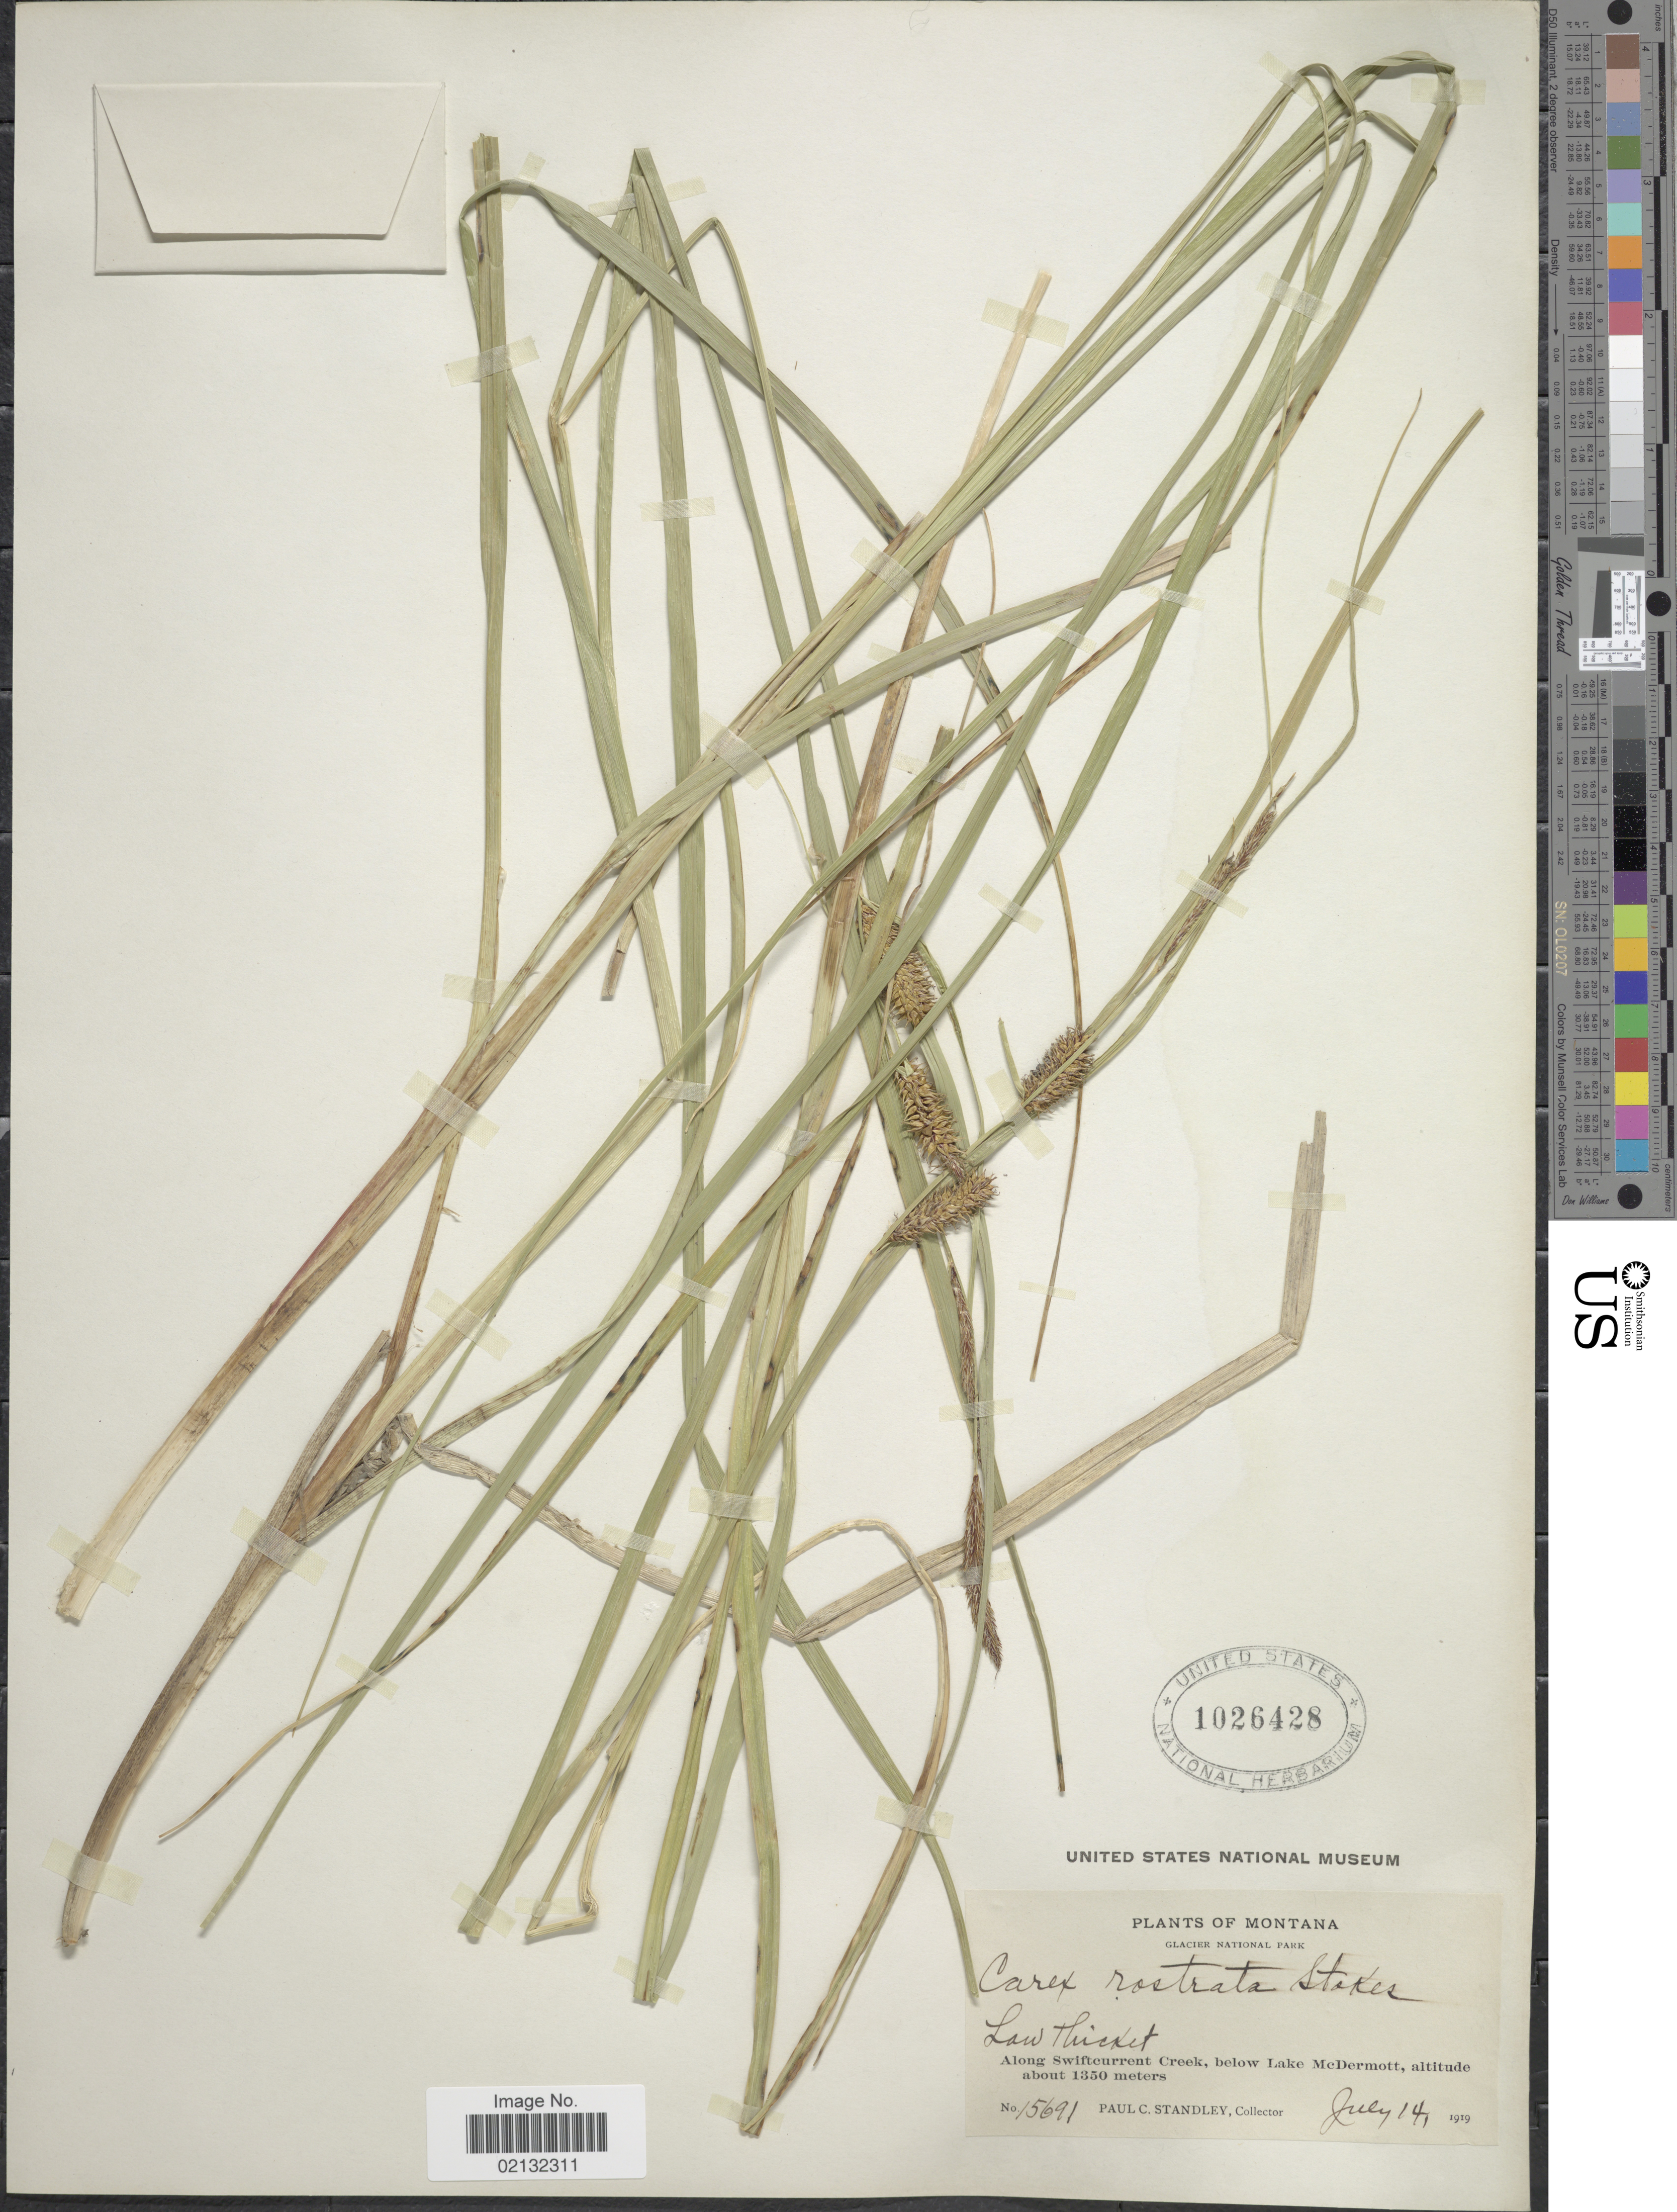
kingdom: Plantae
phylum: Tracheophyta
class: Liliopsida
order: Poales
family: Cyperaceae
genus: Carex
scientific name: Carex rostrata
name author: Stokes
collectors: P. C. Standley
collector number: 15691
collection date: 1919-07-14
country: United States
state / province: Montana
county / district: Glacier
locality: Glacier National Park, low thicket along Swiftcurrent Creek, below Lake McDermott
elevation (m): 1350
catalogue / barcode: US 1026428